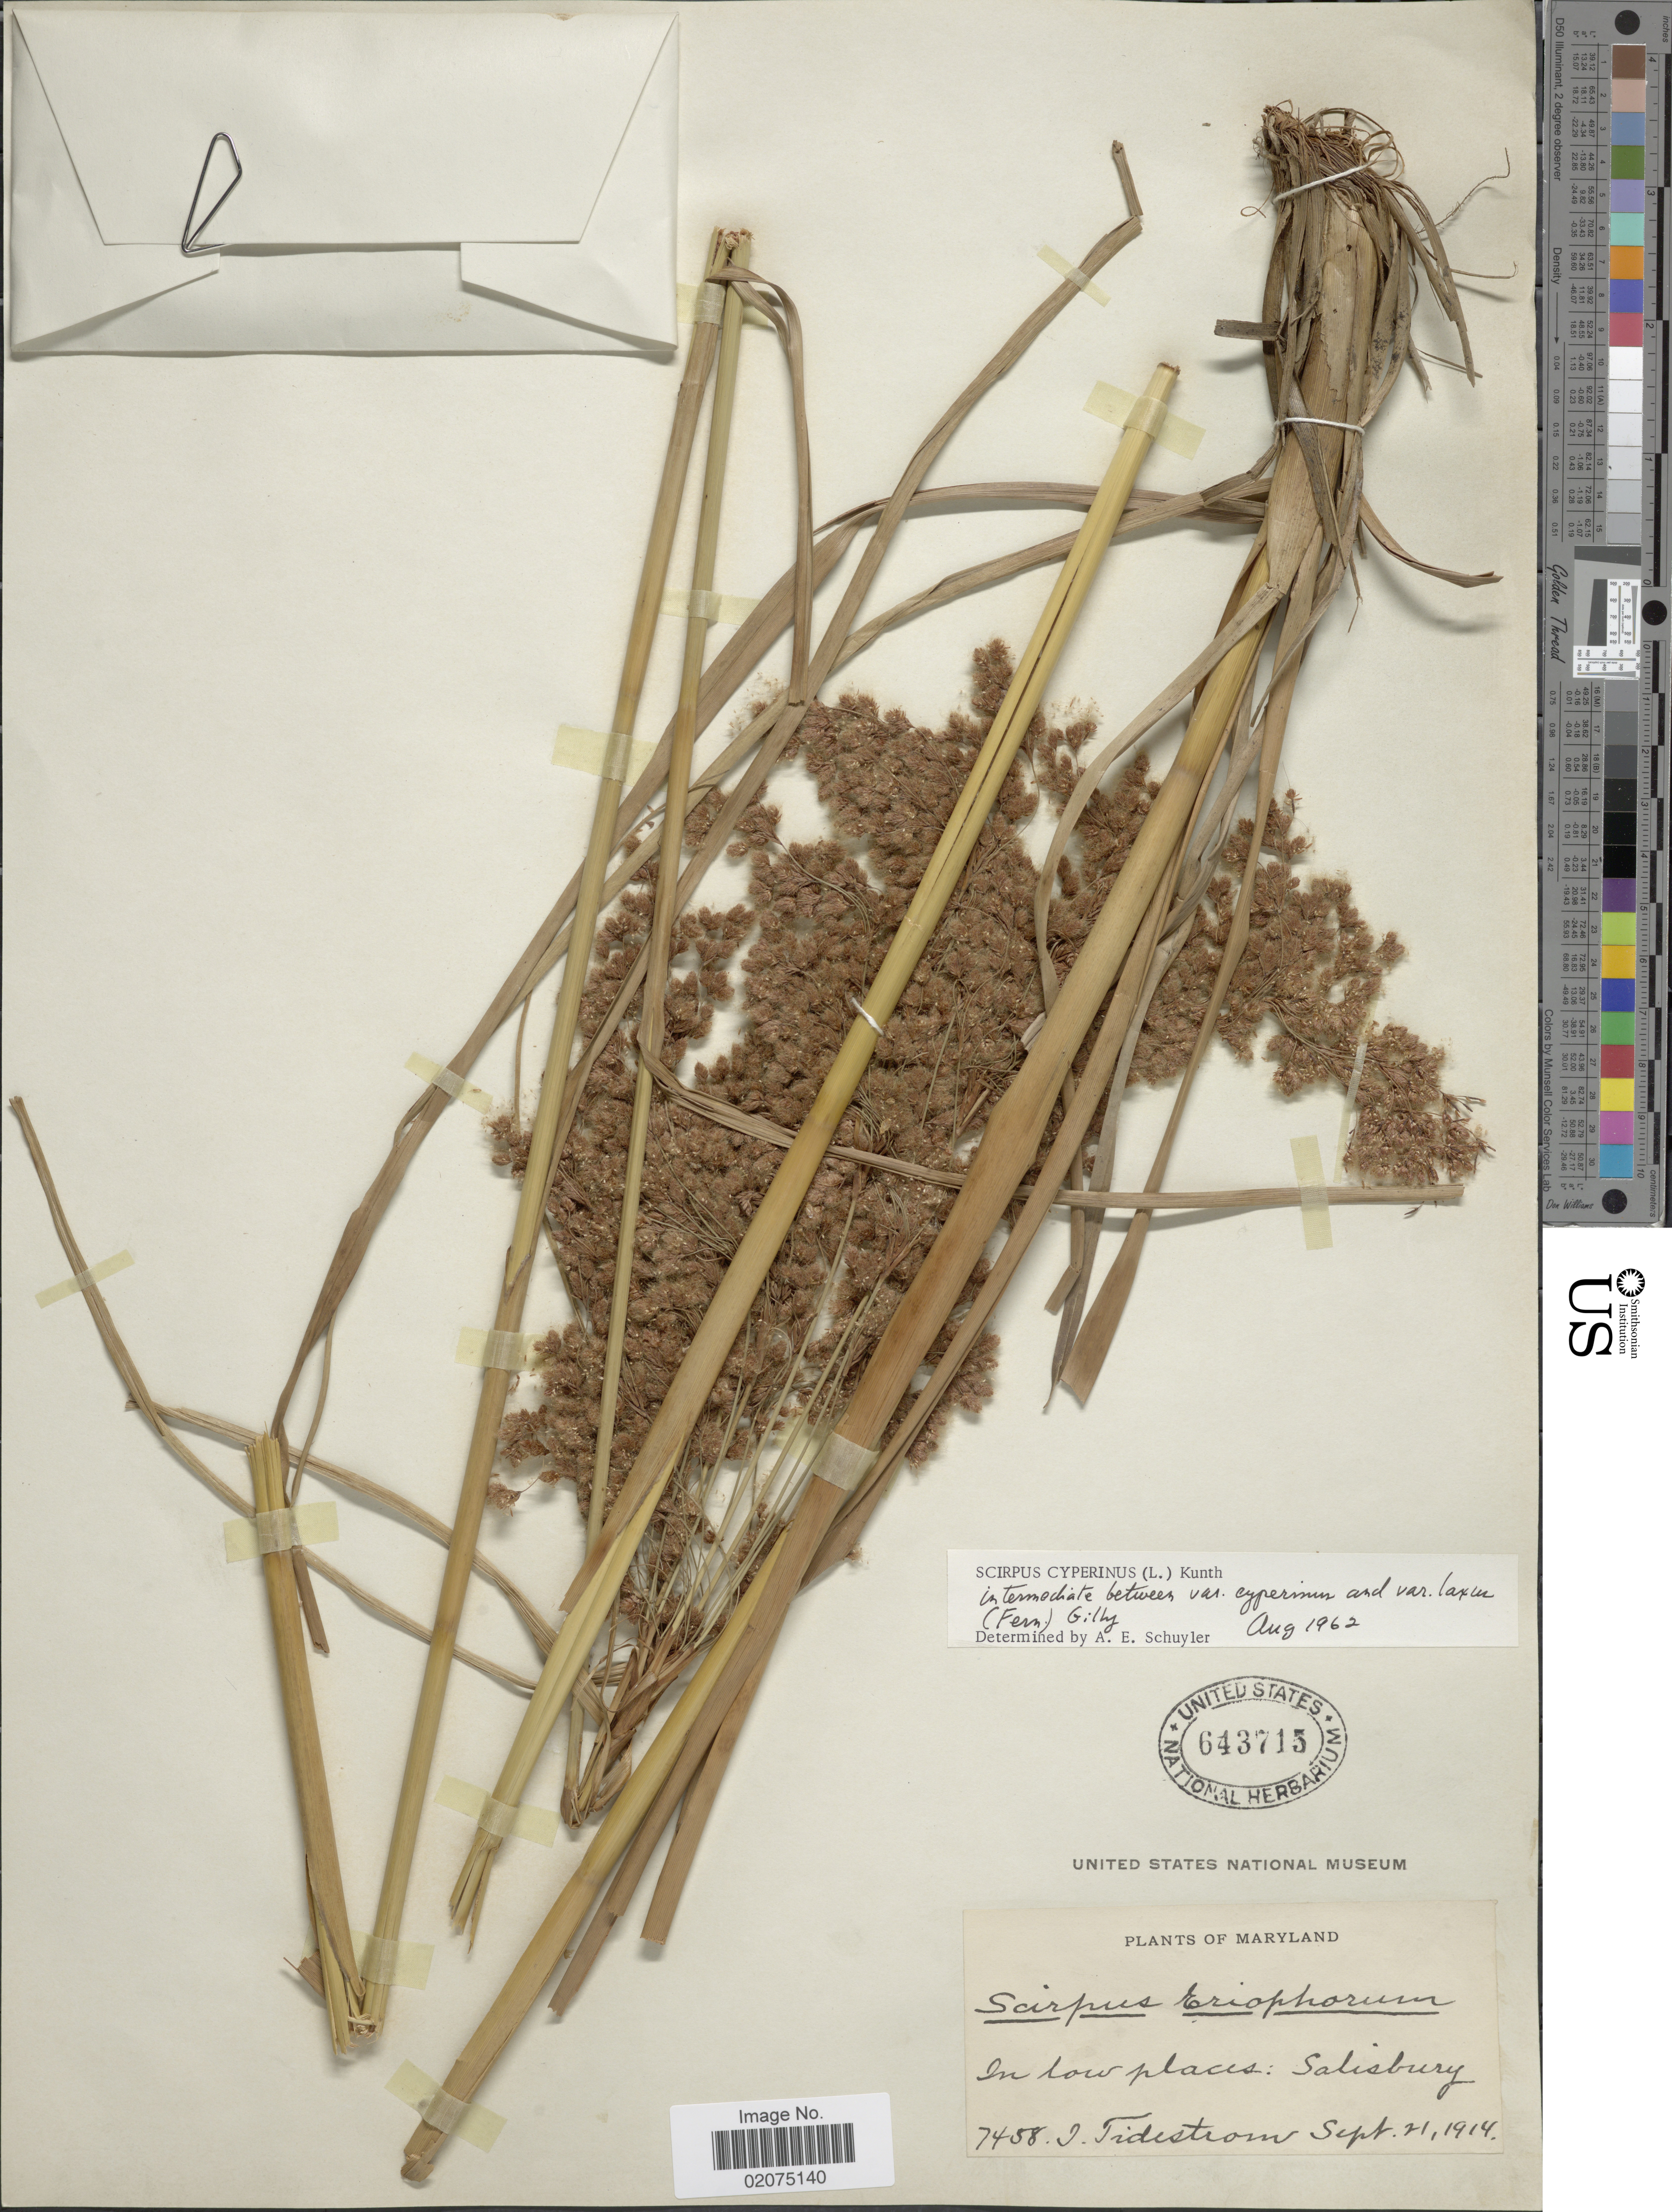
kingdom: Plantae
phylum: Tracheophyta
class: Liliopsida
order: Poales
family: Cyperaceae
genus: Scirpus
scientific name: Scirpus cyperinus (L.) Kunth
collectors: I. F. Tidestrom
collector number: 7458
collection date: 1914-09-21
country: United States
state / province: Maryland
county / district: Wicomico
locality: Salisbury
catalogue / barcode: US 643715